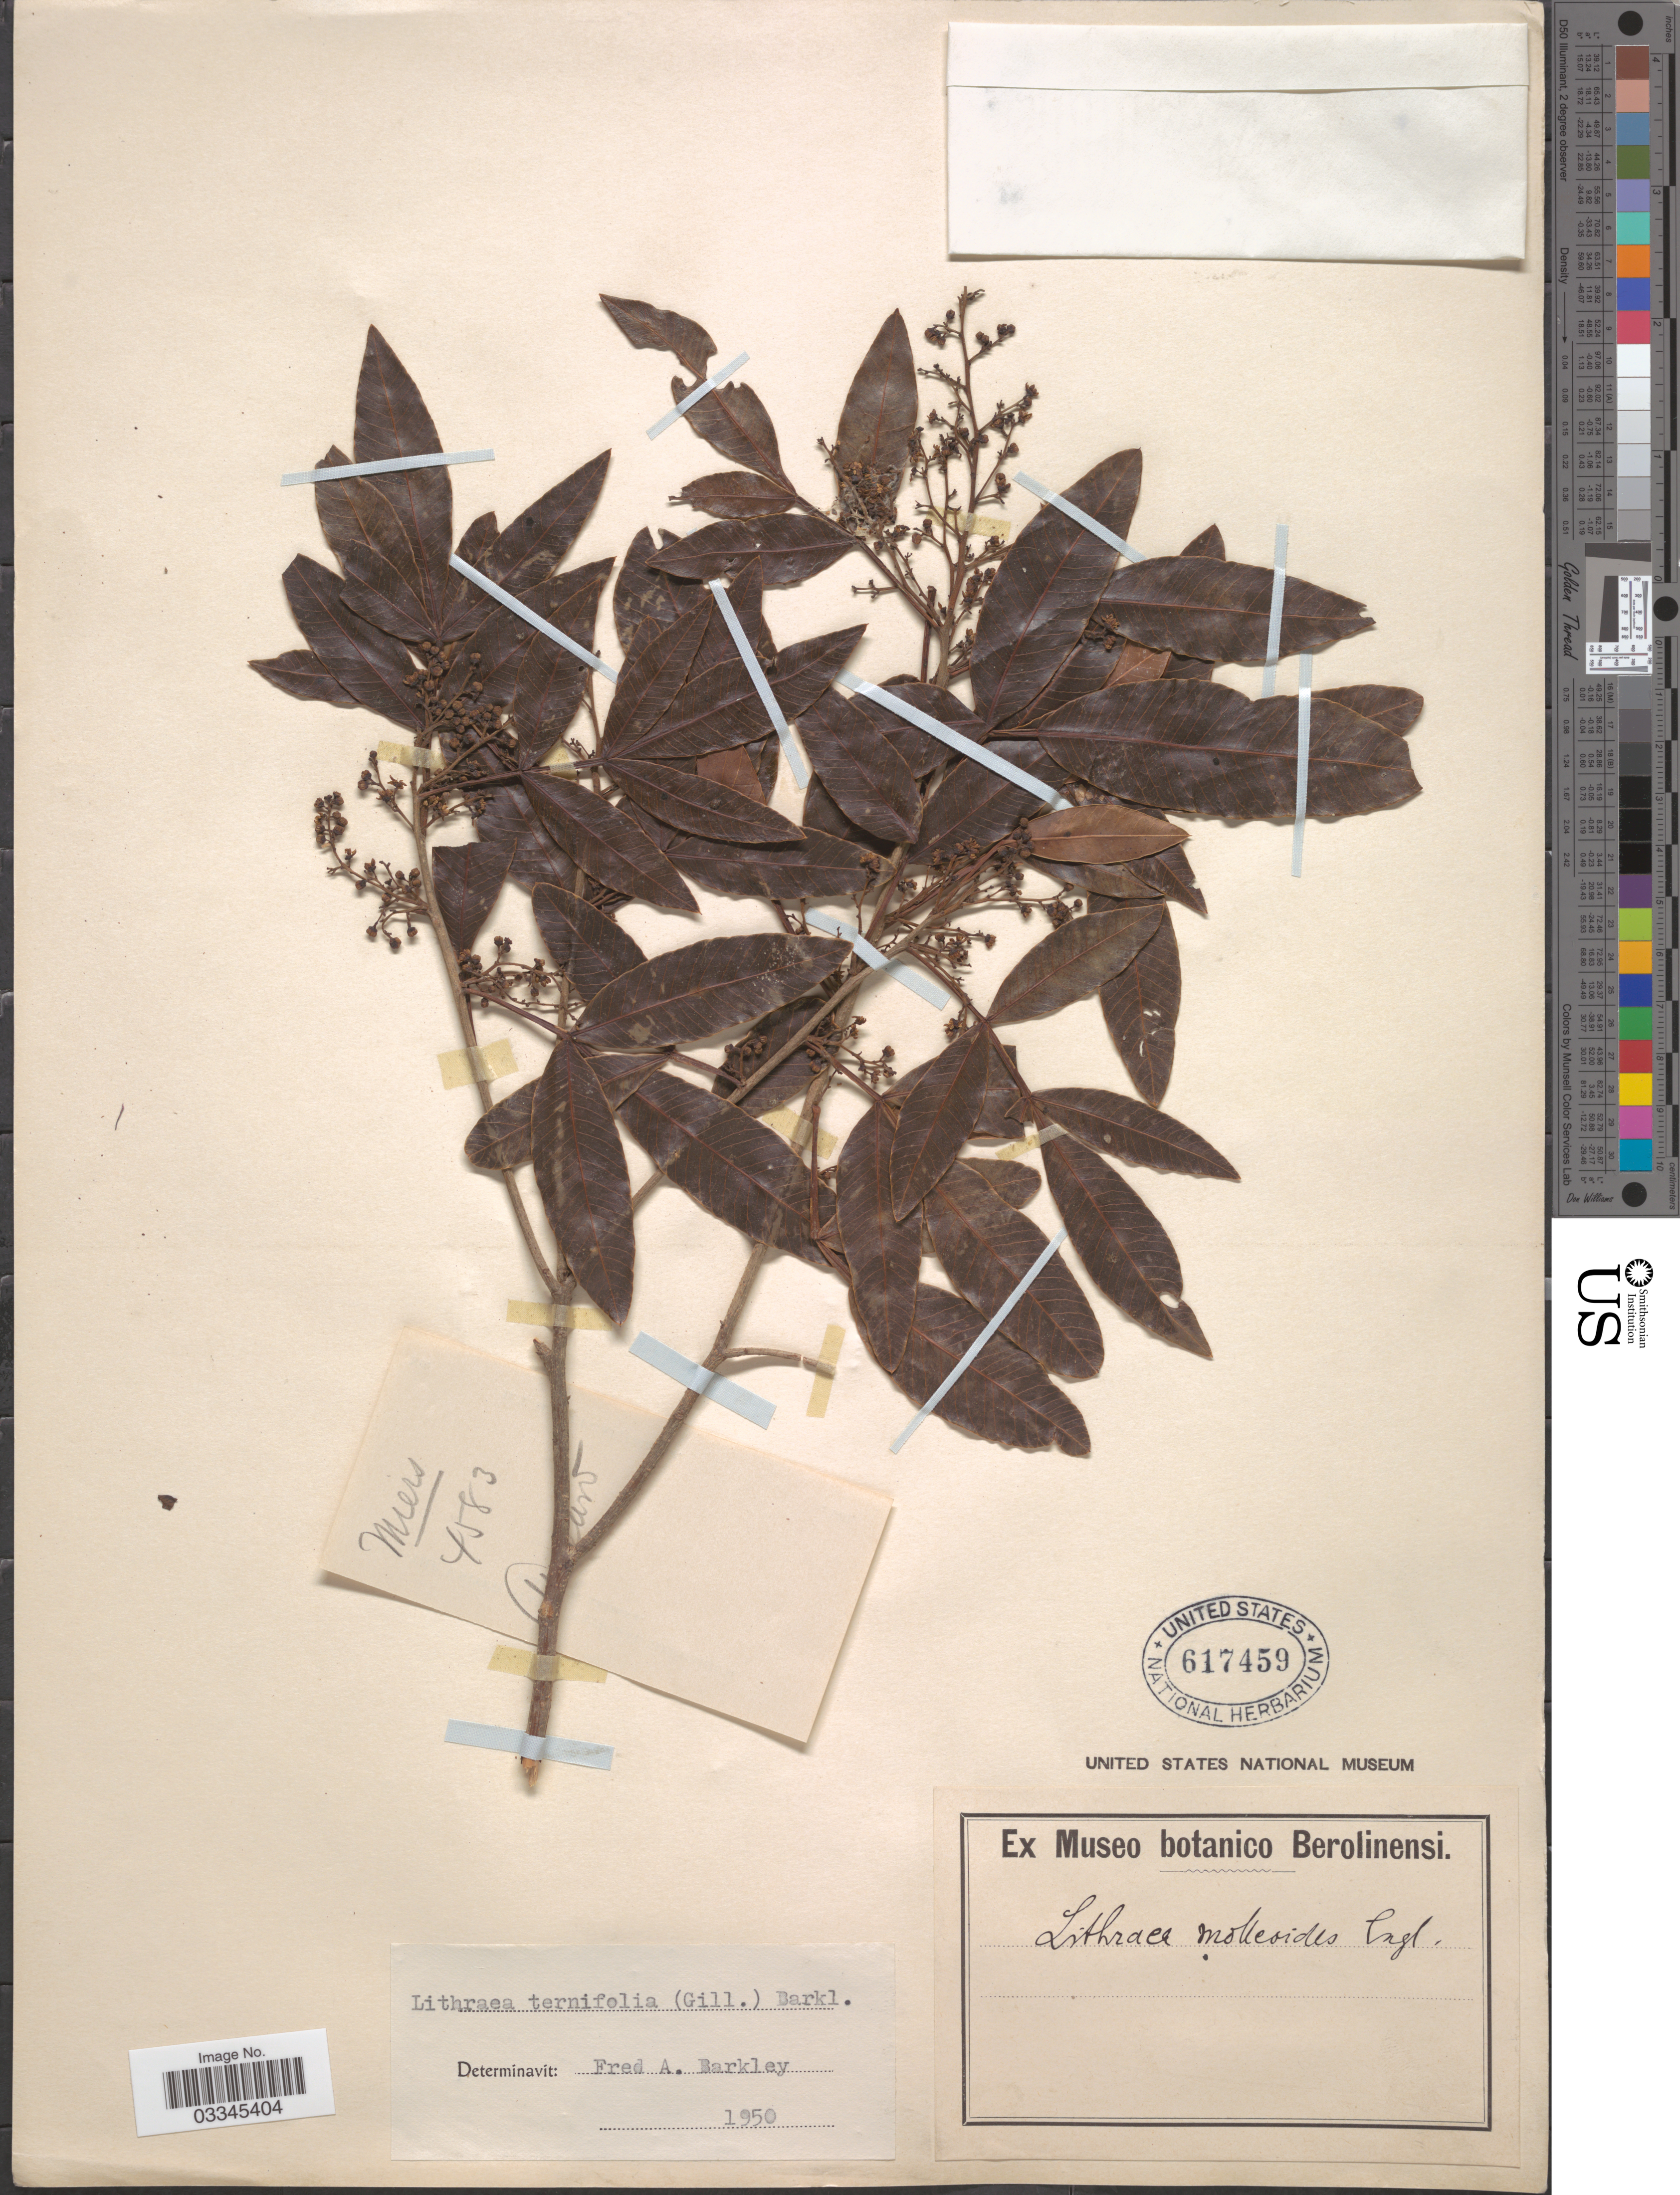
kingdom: Plantae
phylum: Tracheophyta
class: Magnoliopsida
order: Sapindales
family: Anacardiaceae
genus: Lithraea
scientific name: Lithraea ternifolia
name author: (Gillies ex Hook.) F.A. Barkley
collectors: Miers, --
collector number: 4583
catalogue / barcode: US 617459